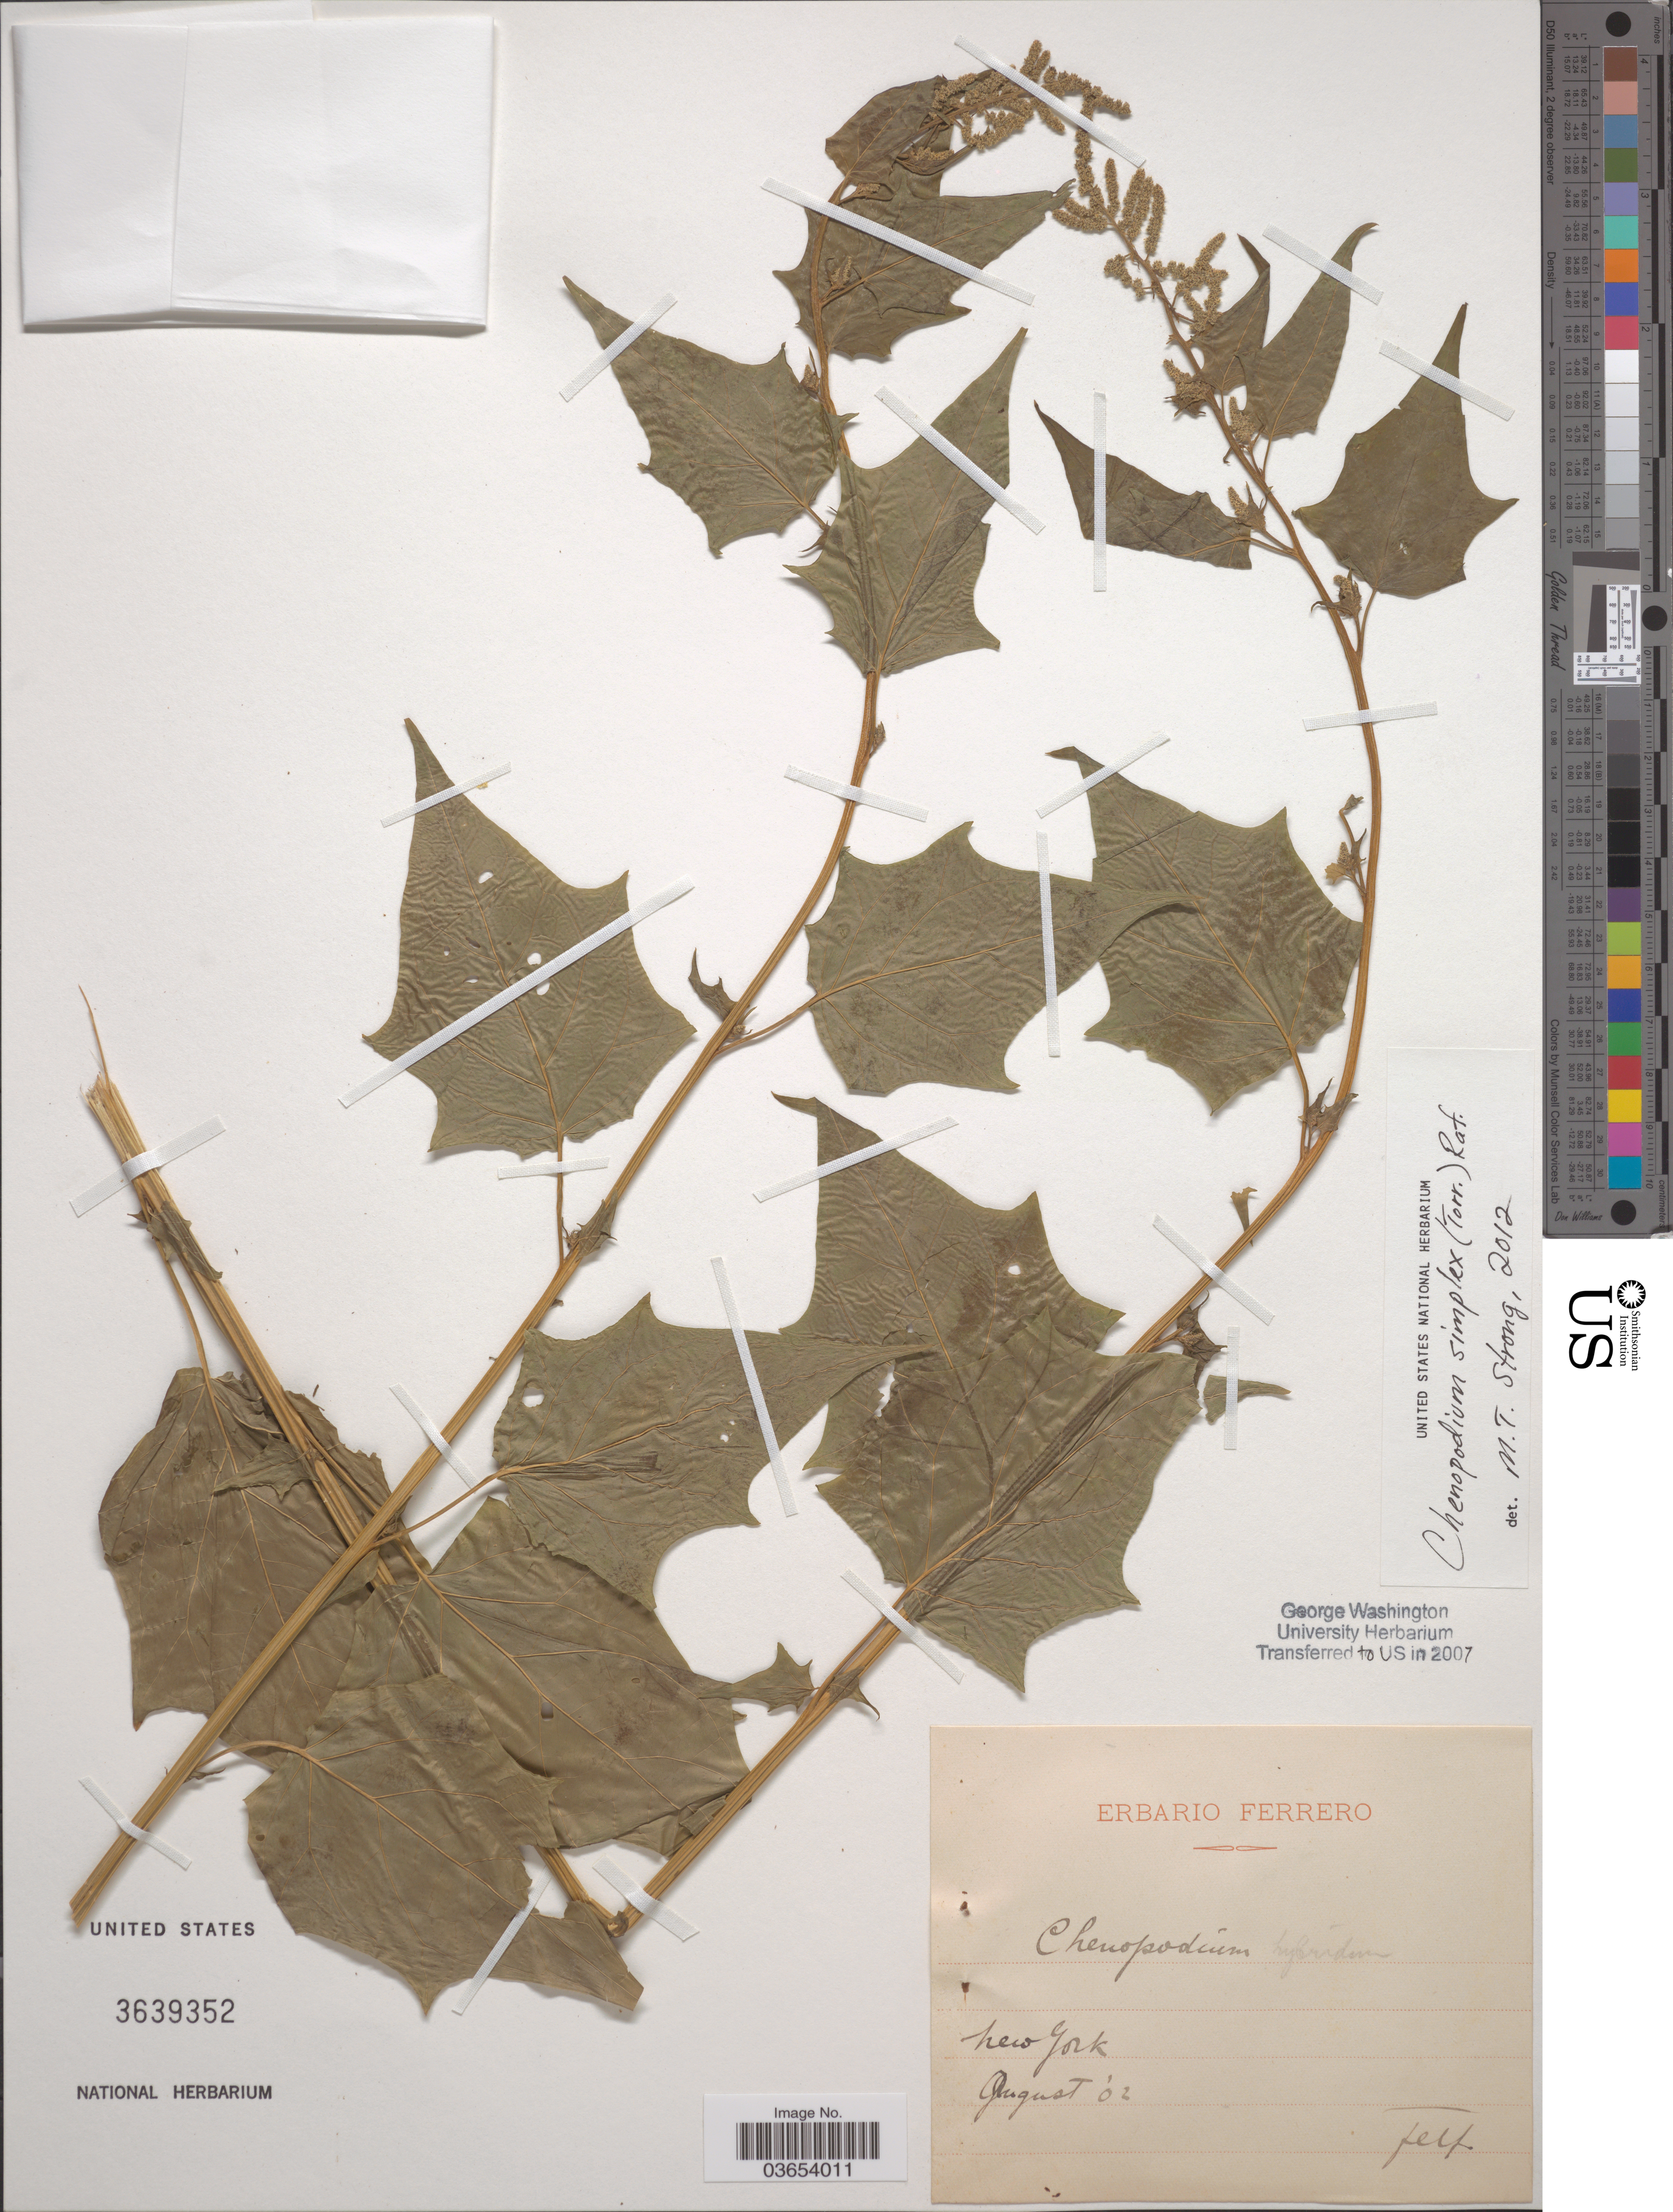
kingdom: Plantae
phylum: Tracheophyta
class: Magnoliopsida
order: Caryophyllales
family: Amaranthaceae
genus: Chenopodium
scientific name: Chenopodium simplex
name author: (Torr.) Raf.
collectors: F. Ferrero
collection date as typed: Transcribed d/m/y: /8/2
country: United States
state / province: New York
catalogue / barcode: US 3639352